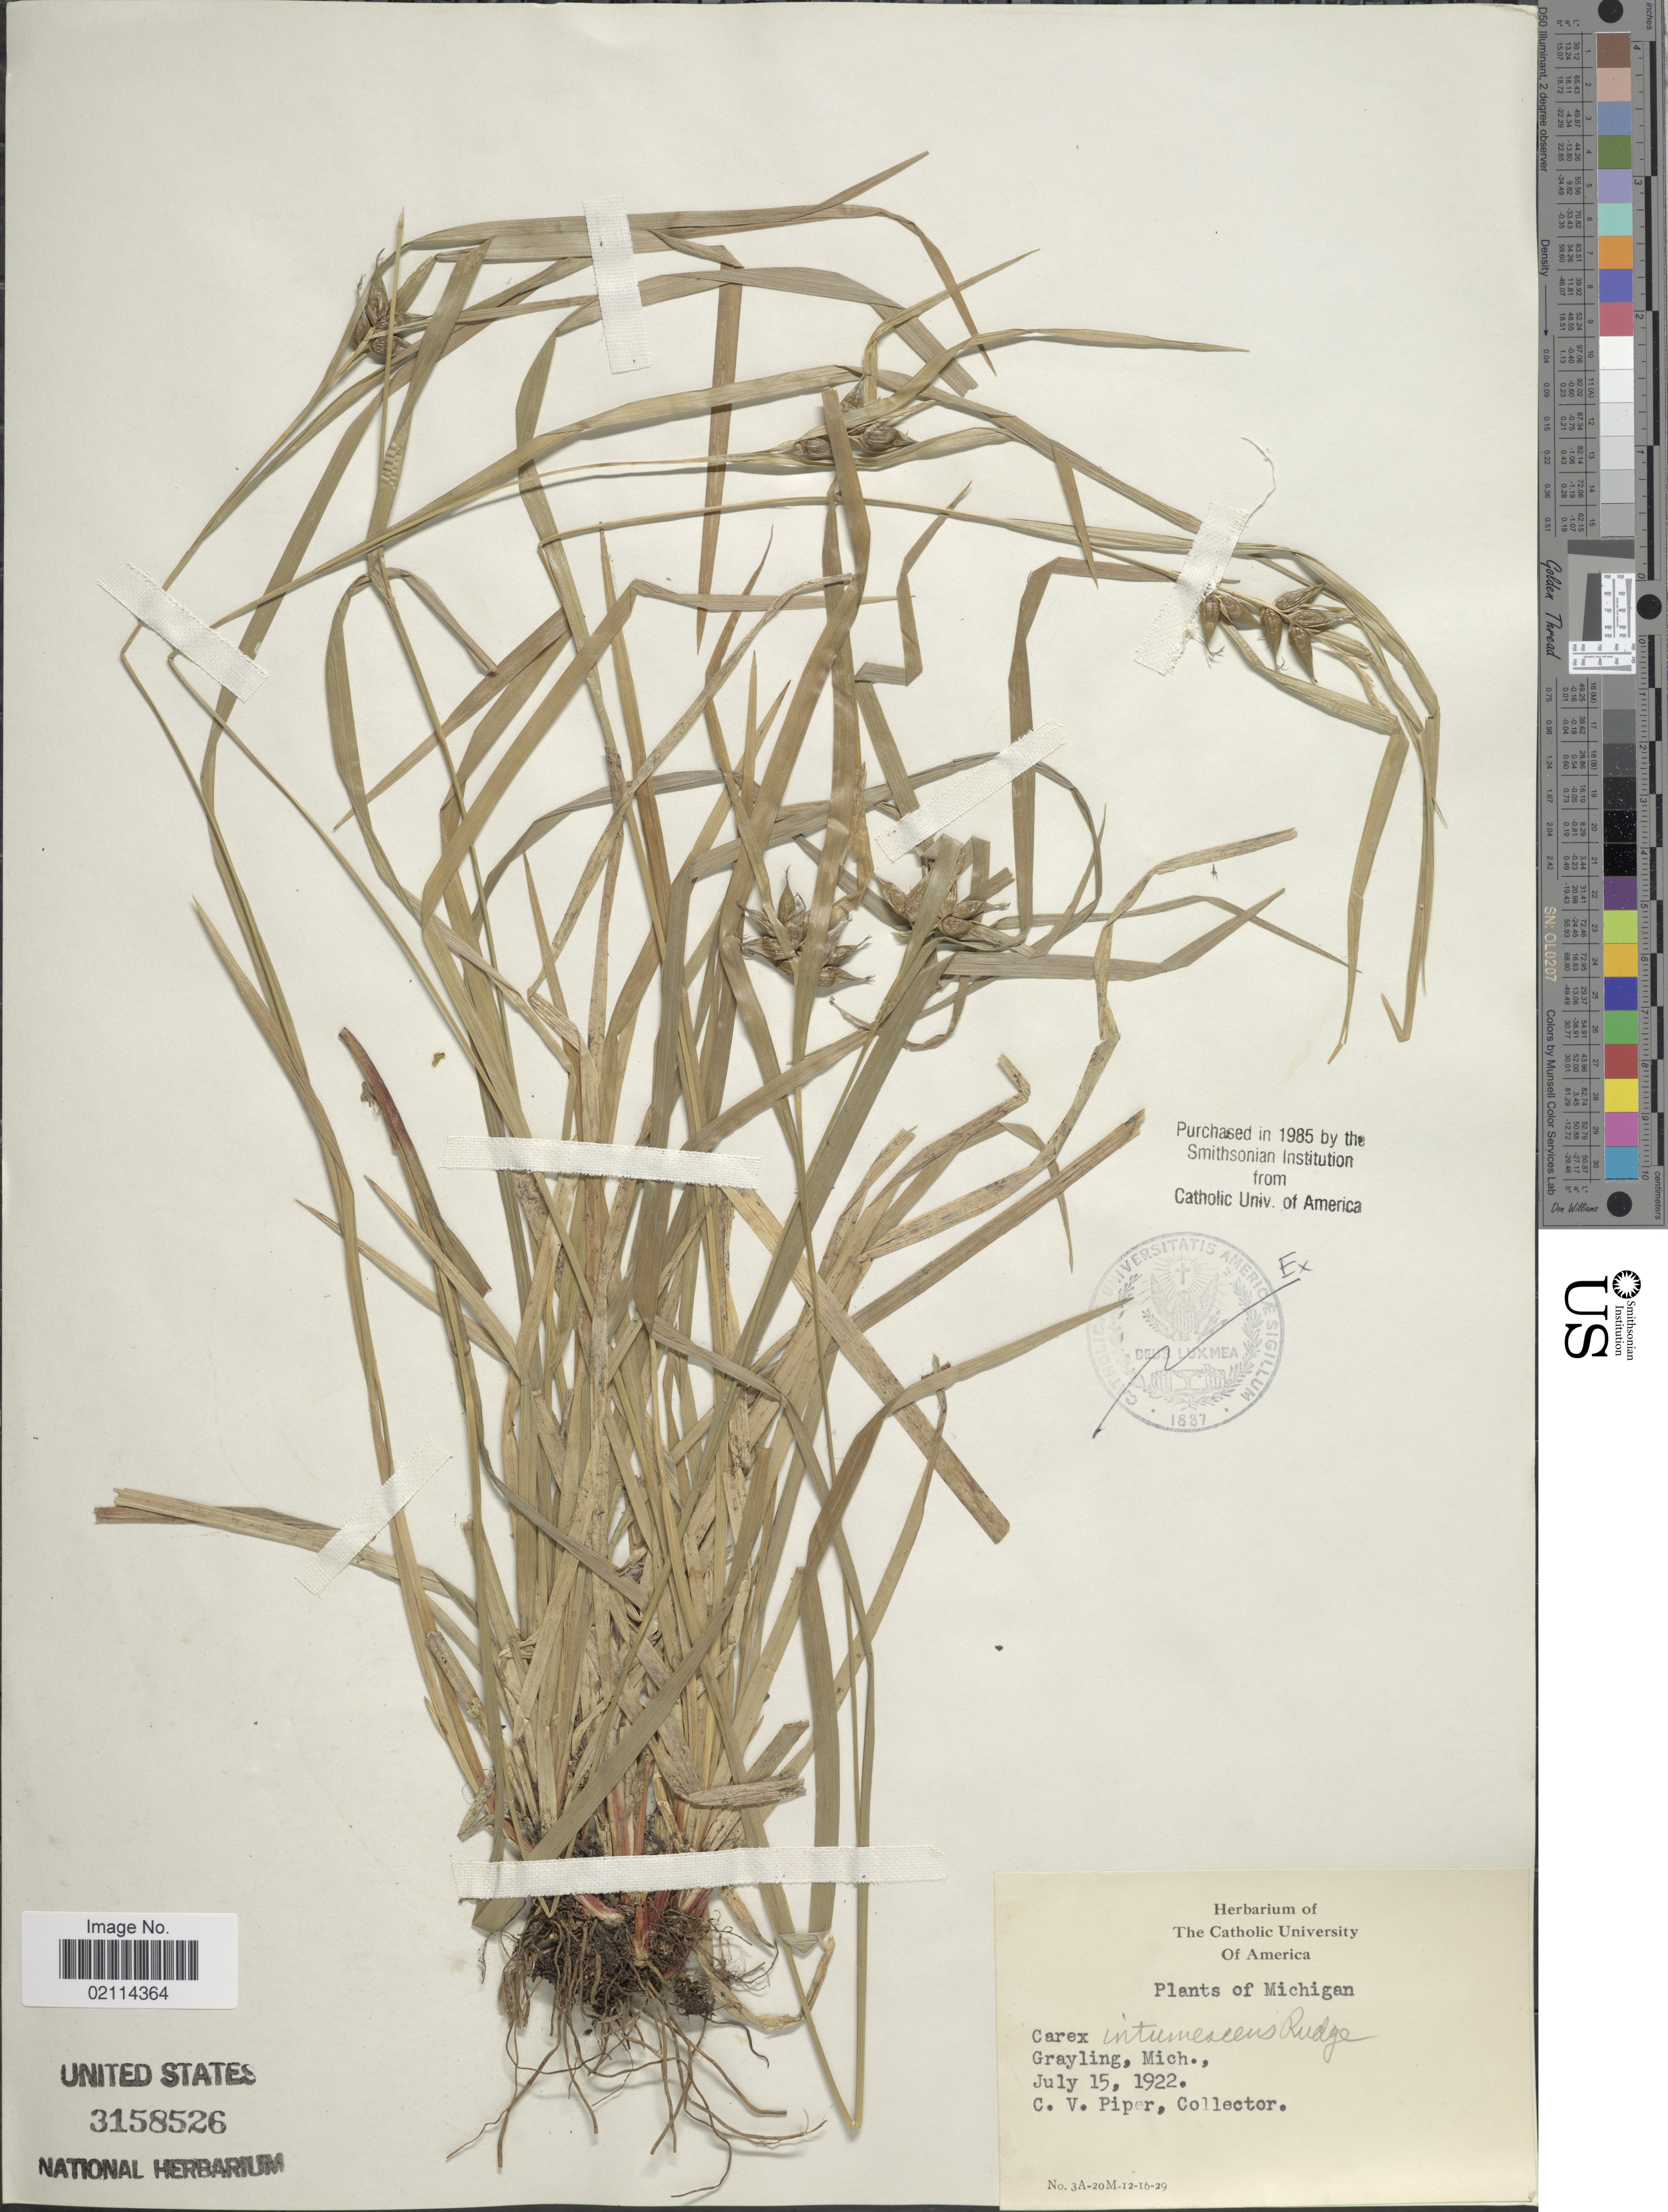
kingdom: Plantae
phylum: Tracheophyta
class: Liliopsida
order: Poales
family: Cyperaceae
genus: Carex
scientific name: Carex intumescens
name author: Rudge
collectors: C. V. Piper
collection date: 1922-07-15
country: United States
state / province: Michigan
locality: Grayling.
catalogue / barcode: US 3158526